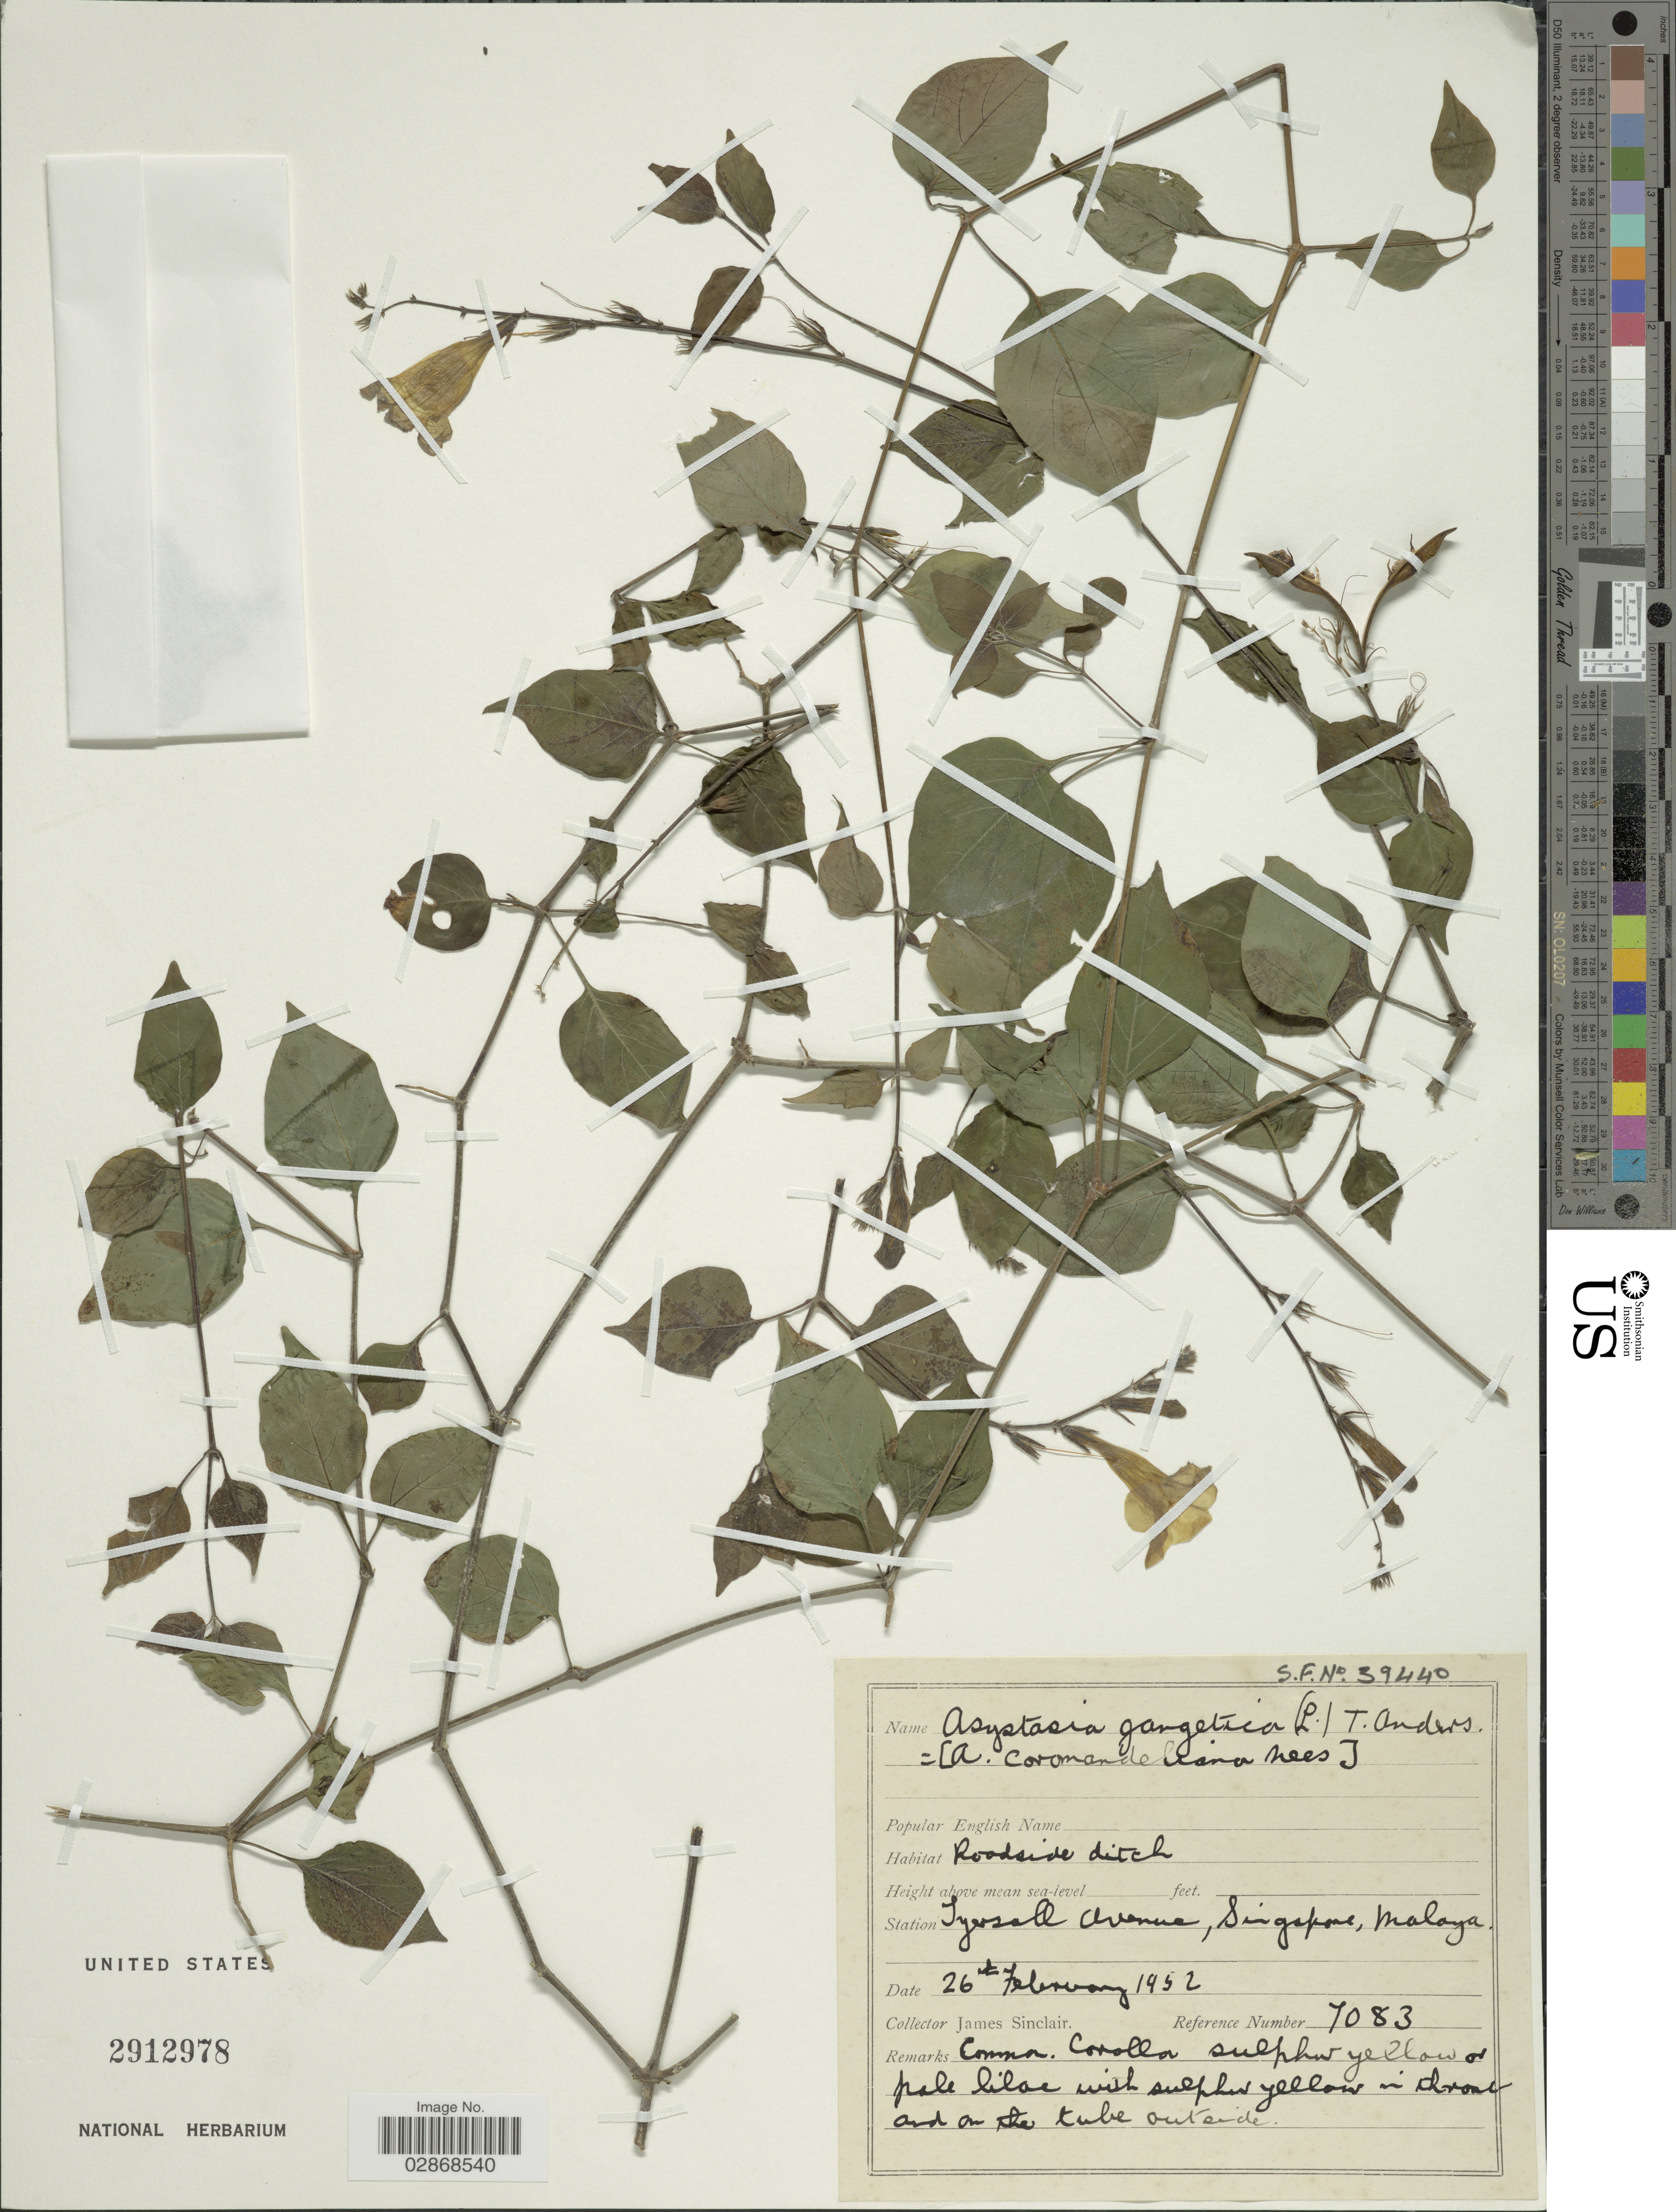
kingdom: Plantae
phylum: Tracheophyta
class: Magnoliopsida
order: Lamiales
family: Acanthaceae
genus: Asystasia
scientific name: Asystasia gangetica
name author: (L.) T. Anderson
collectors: J. Sinclair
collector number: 7083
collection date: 1952-02-26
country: Singapore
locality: Tyersall Avenue, Malaya.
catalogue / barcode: US 2912978